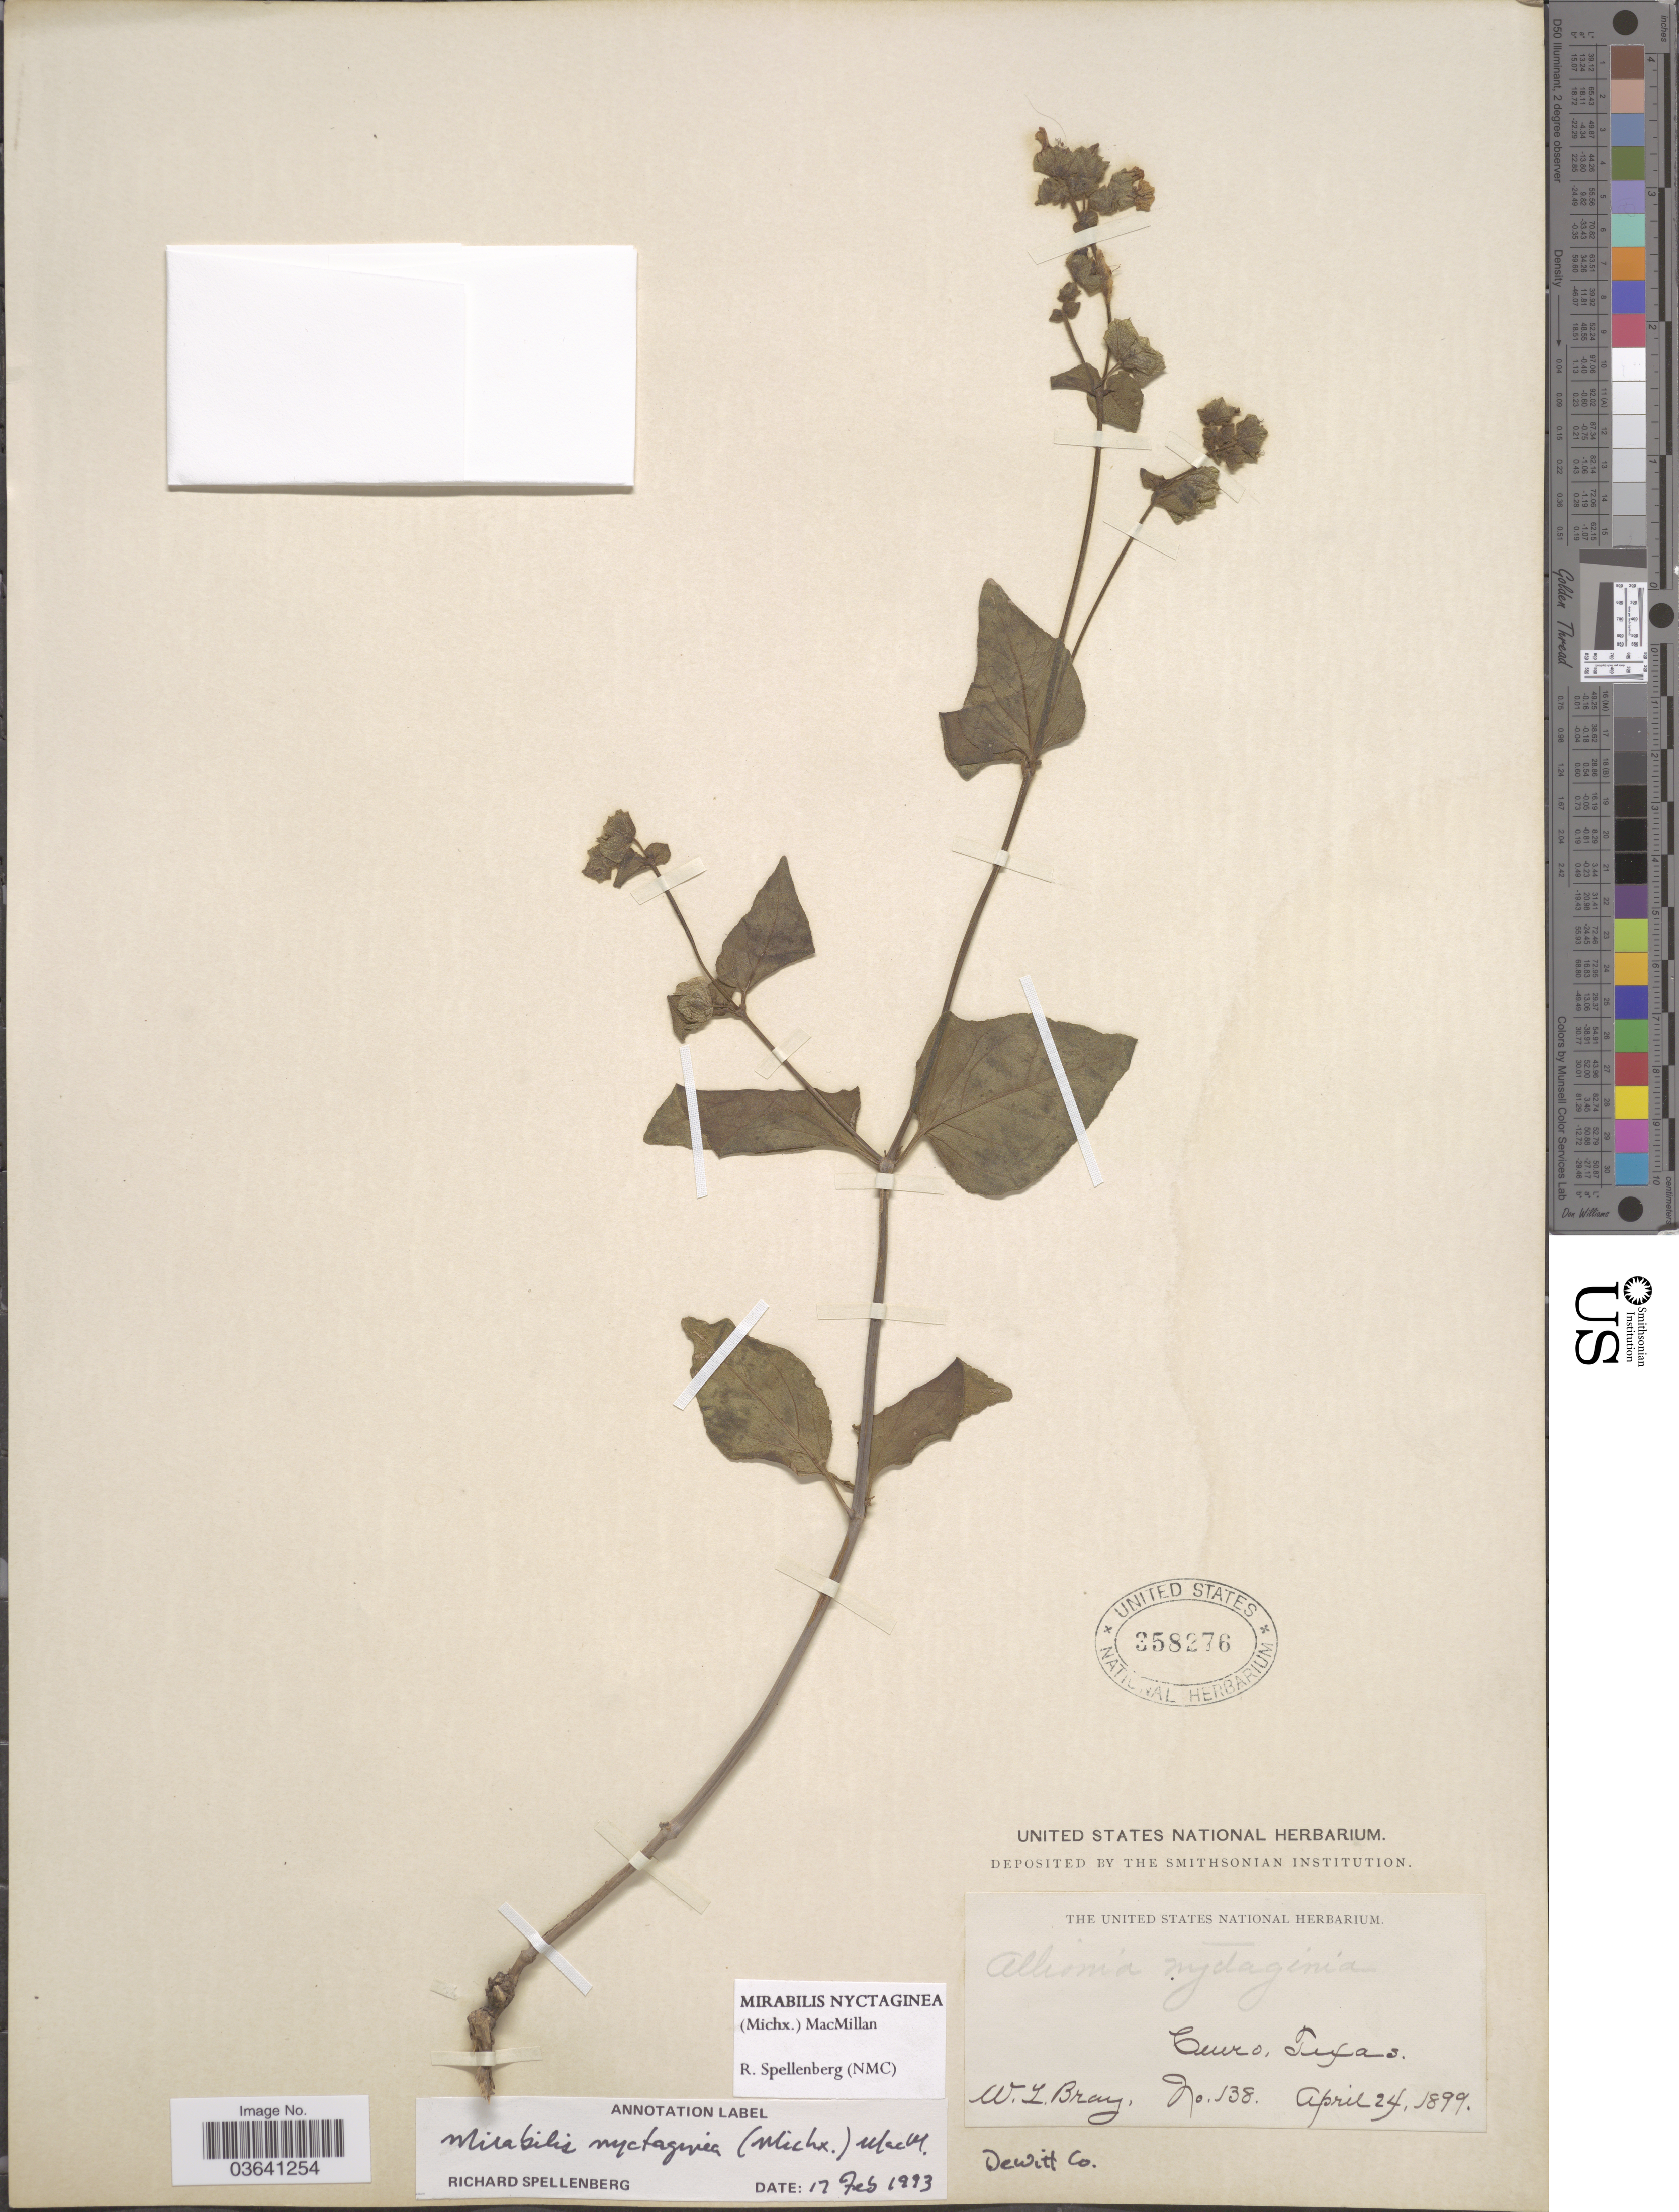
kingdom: Plantae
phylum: Tracheophyta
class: Magnoliopsida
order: Caryophyllales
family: Nyctaginaceae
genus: Mirabilis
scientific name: Mirabilis nyctaginea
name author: (Michx.) MacMill.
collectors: W. L. Bray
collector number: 138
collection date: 1899-04-24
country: United States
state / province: Texas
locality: Cuero, DeWitt Co.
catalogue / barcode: US 358276